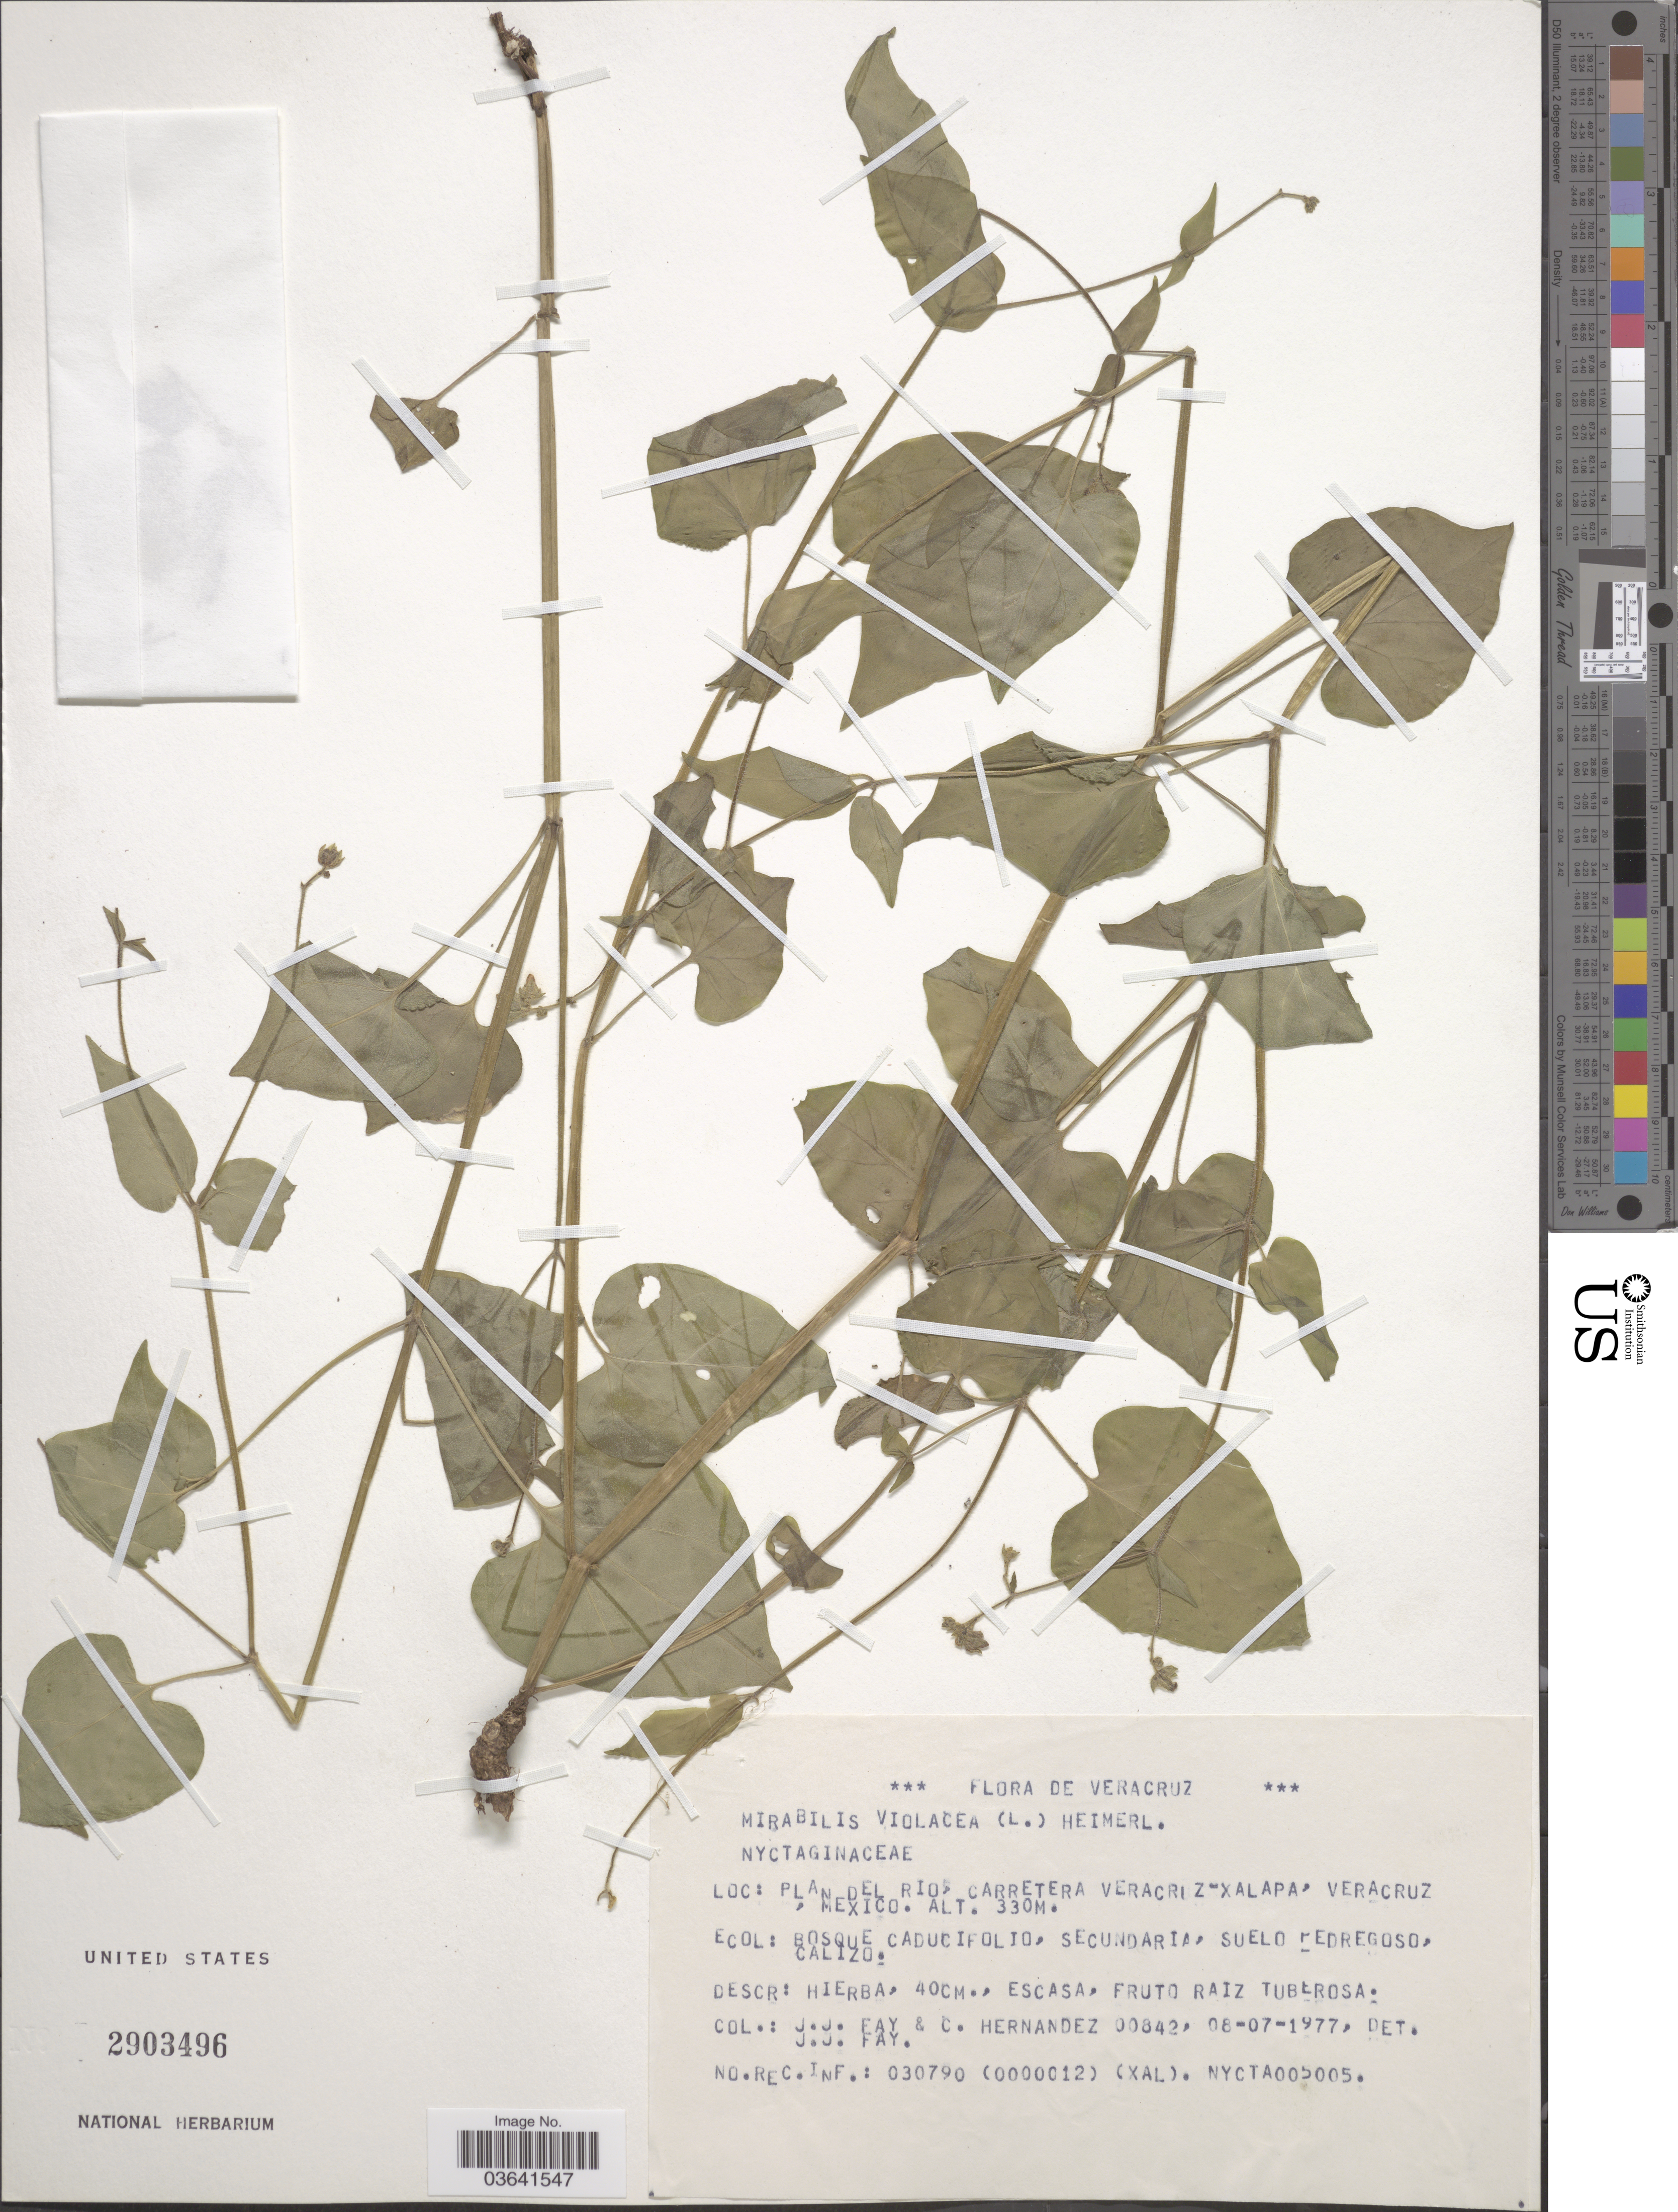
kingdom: Plantae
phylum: Tracheophyta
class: Magnoliopsida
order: Caryophyllales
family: Nyctaginaceae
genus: Mirabilis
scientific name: Mirabilis violacea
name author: (L.) Heimerl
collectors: J. Fay & C. Hernandez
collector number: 00842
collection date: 1977-07-08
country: Mexico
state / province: Veracruz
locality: Veracruz. Plan del Rio, carretera Veracruz "Xalapa" Veracruz.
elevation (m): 330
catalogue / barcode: US 2903496